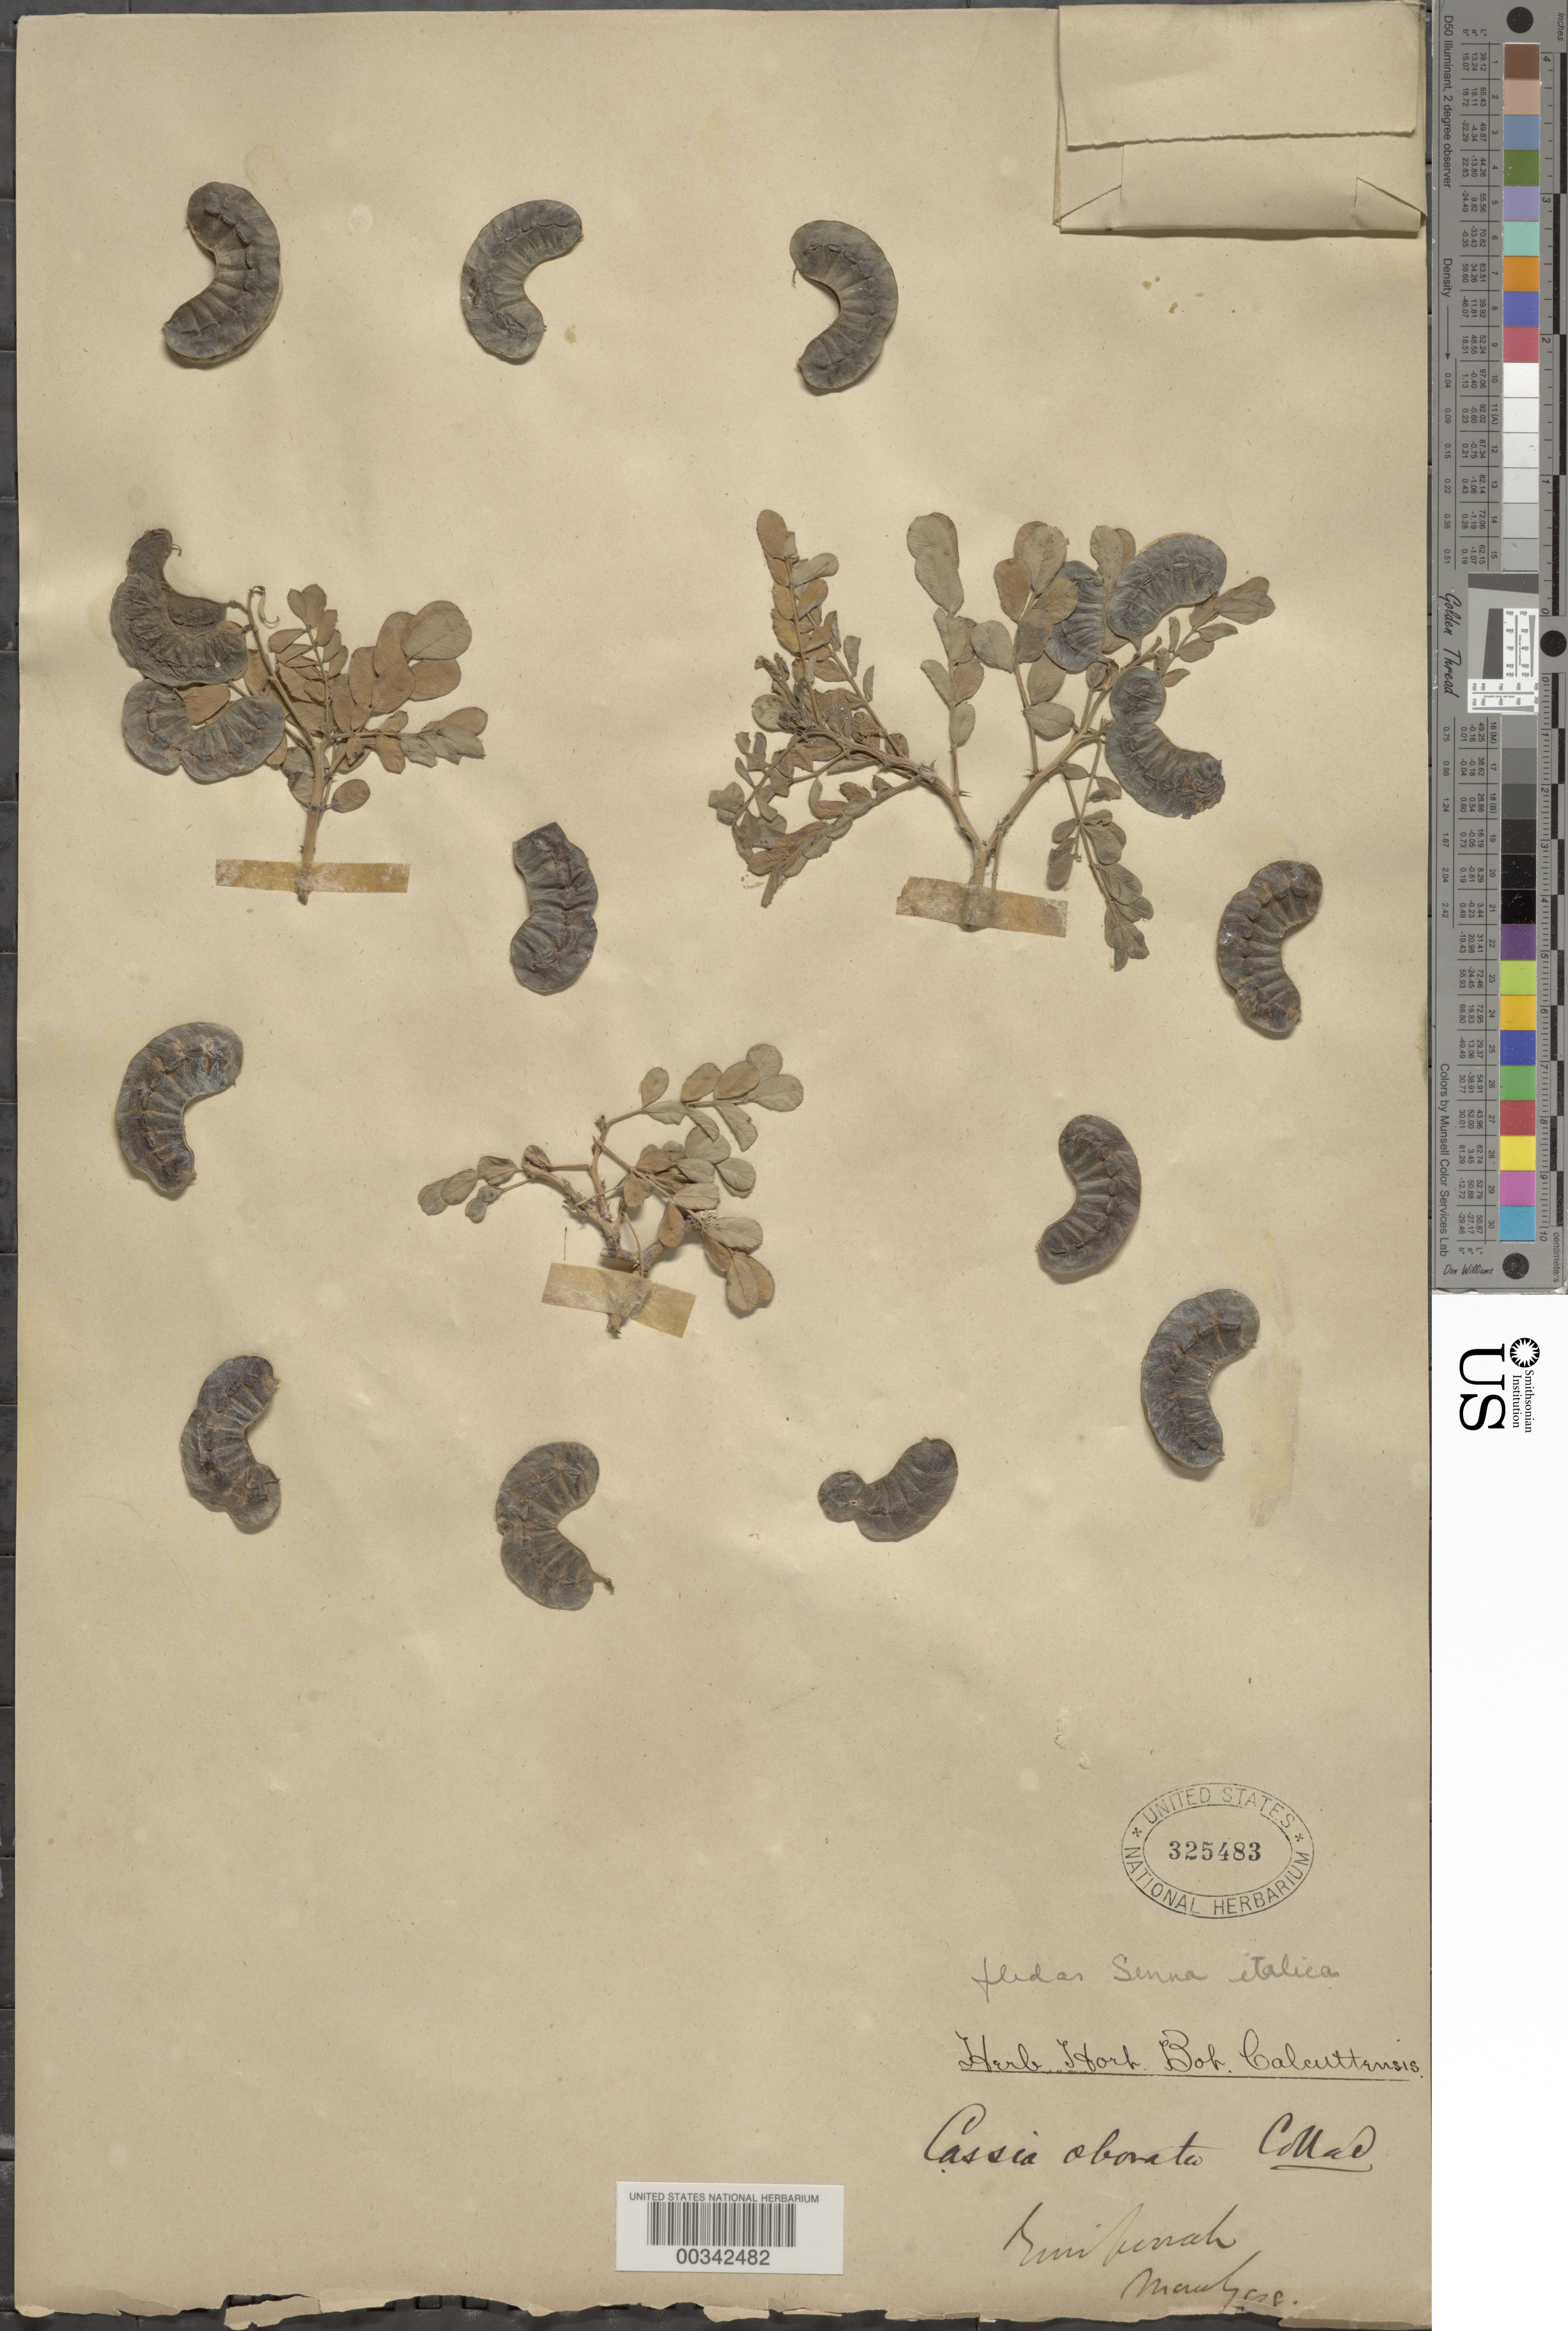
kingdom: Plantae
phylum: Tracheophyta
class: Magnoliopsida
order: Fabales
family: Fabaceae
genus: Senna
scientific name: Senna italica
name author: Mill.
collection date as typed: Mar 1828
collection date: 1828-03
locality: Simbirrah [interpreted] [ex Herb. Hort. Bot. Calcuttensis, possibly from India?]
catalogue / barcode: US 325483